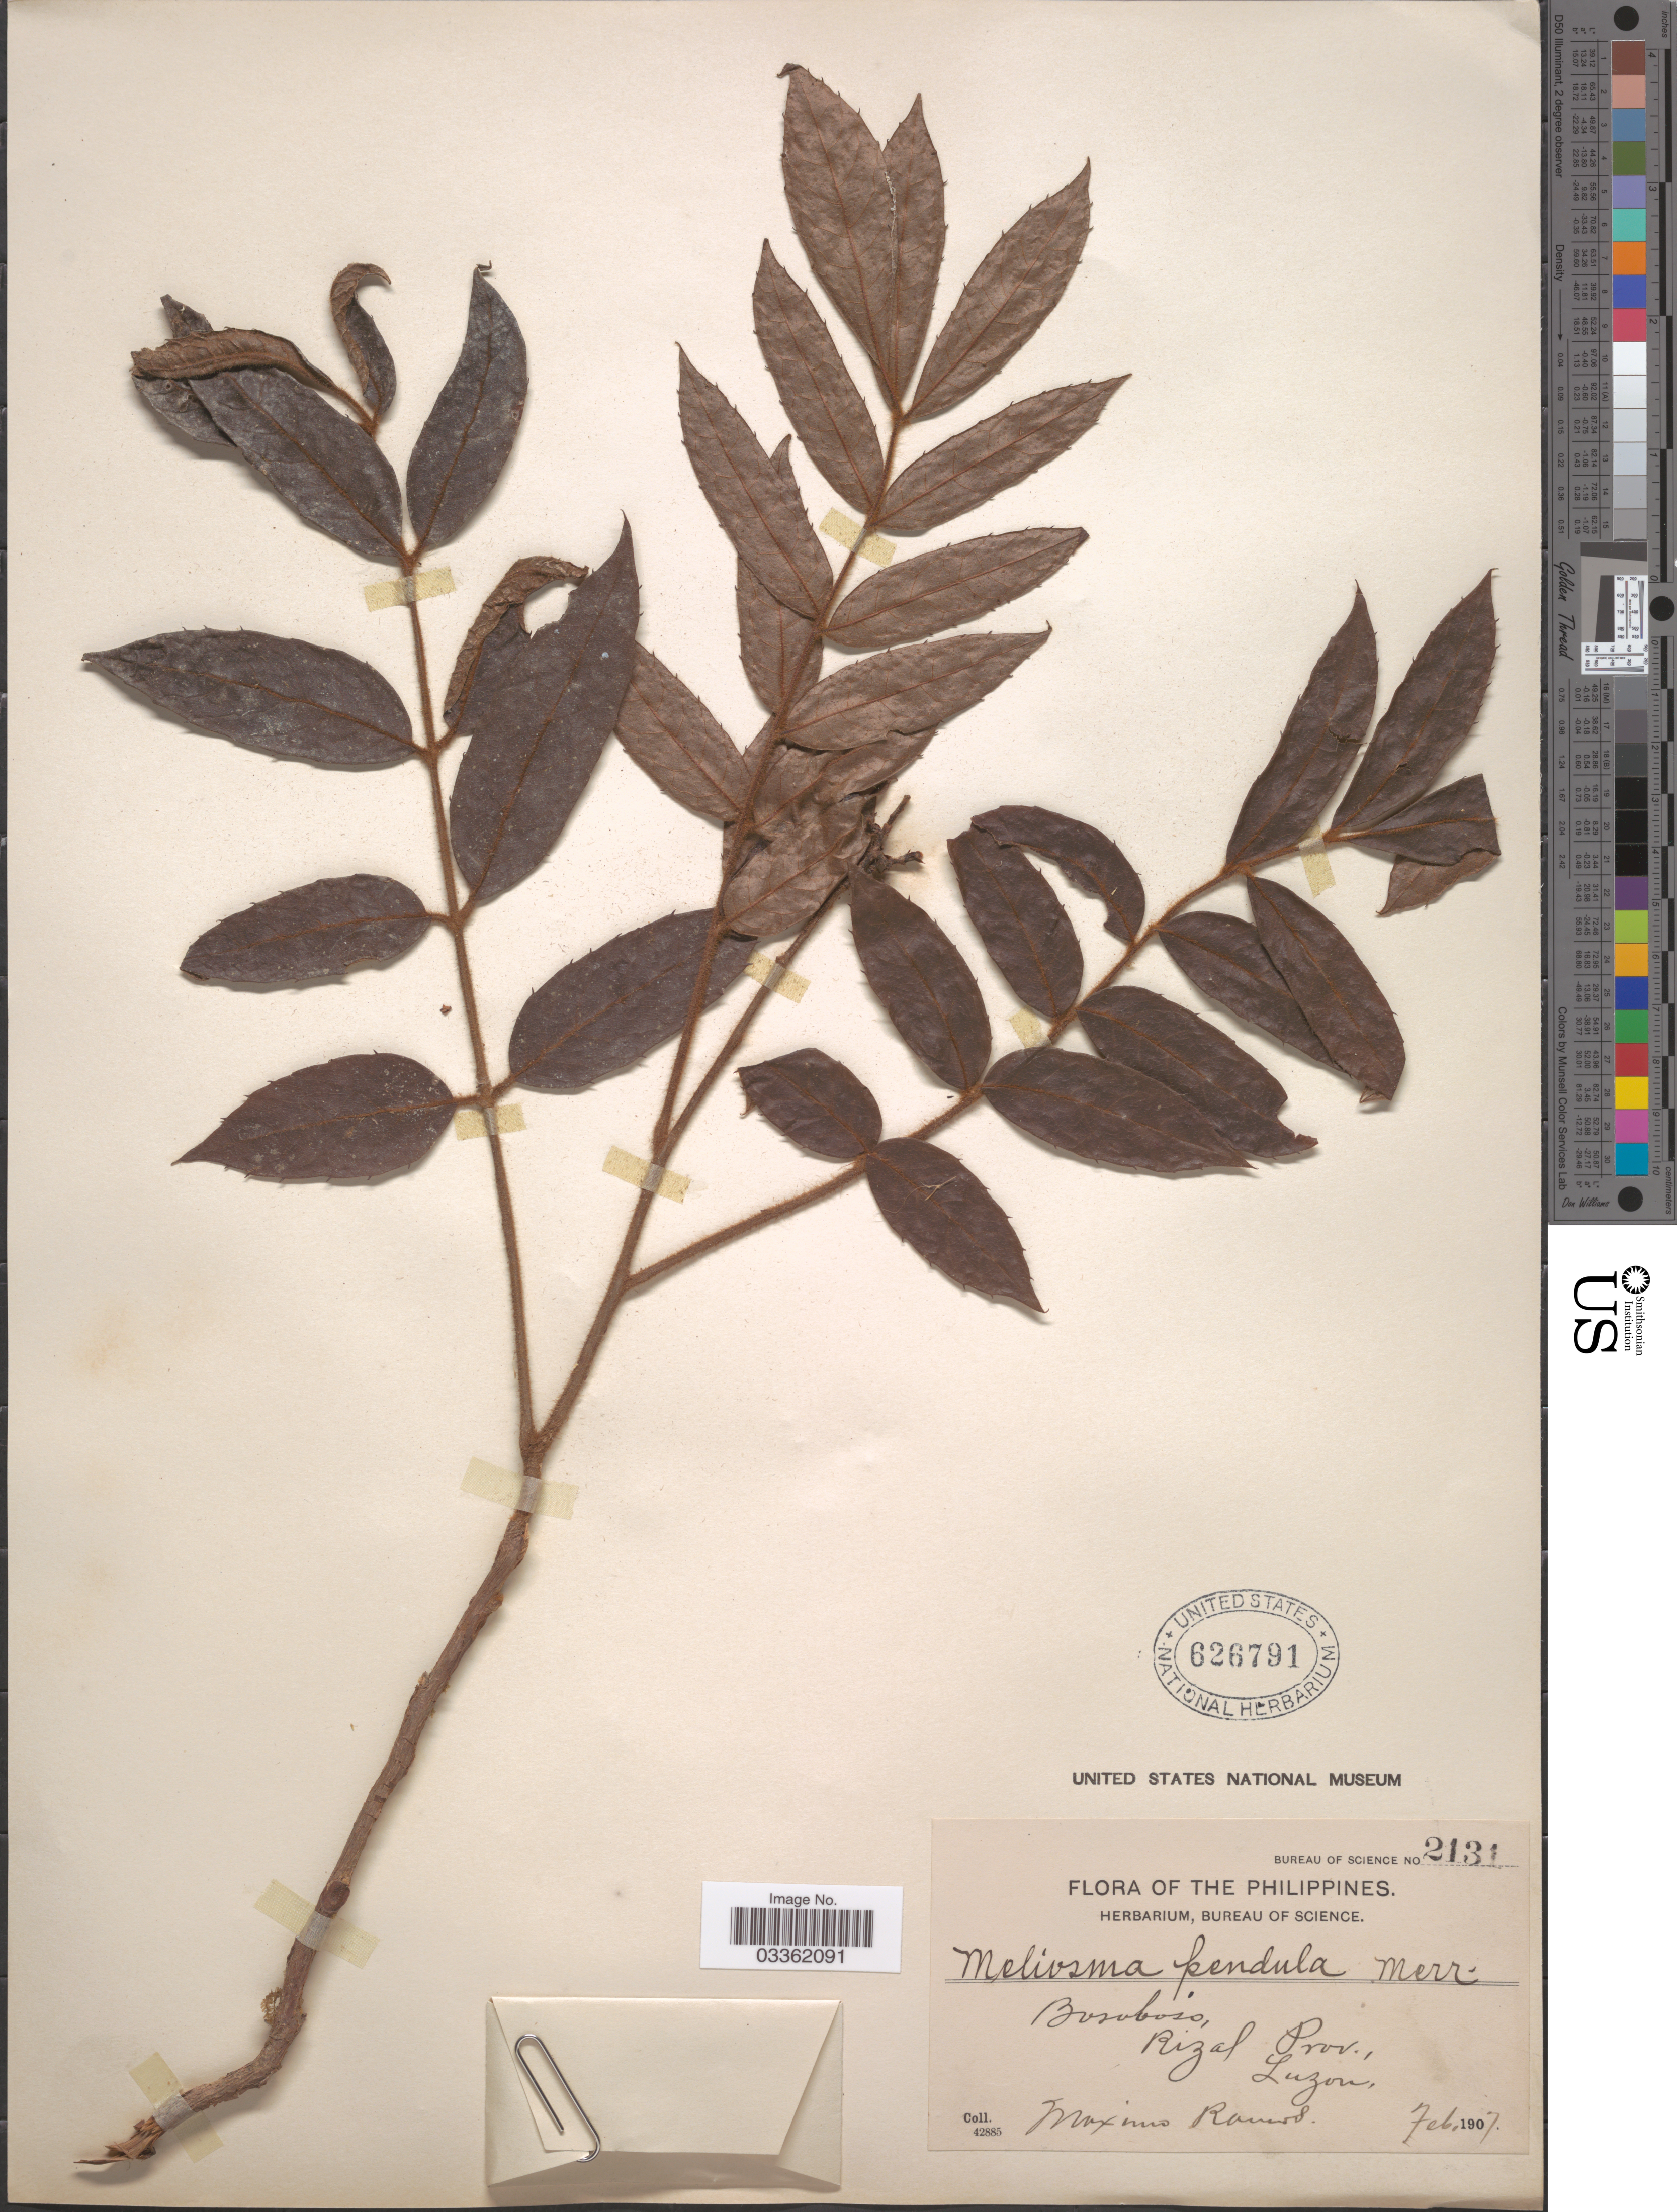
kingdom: Plantae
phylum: Tracheophyta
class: Magnoliopsida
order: Proteales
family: Sabiaceae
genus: Meliosma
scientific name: Meliosma pendula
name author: Merr.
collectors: M. Ramos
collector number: Bureau of Science 2131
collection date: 1907-02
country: Philippines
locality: Bosoboso, Rizal Prov., Luzon.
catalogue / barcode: US 626791